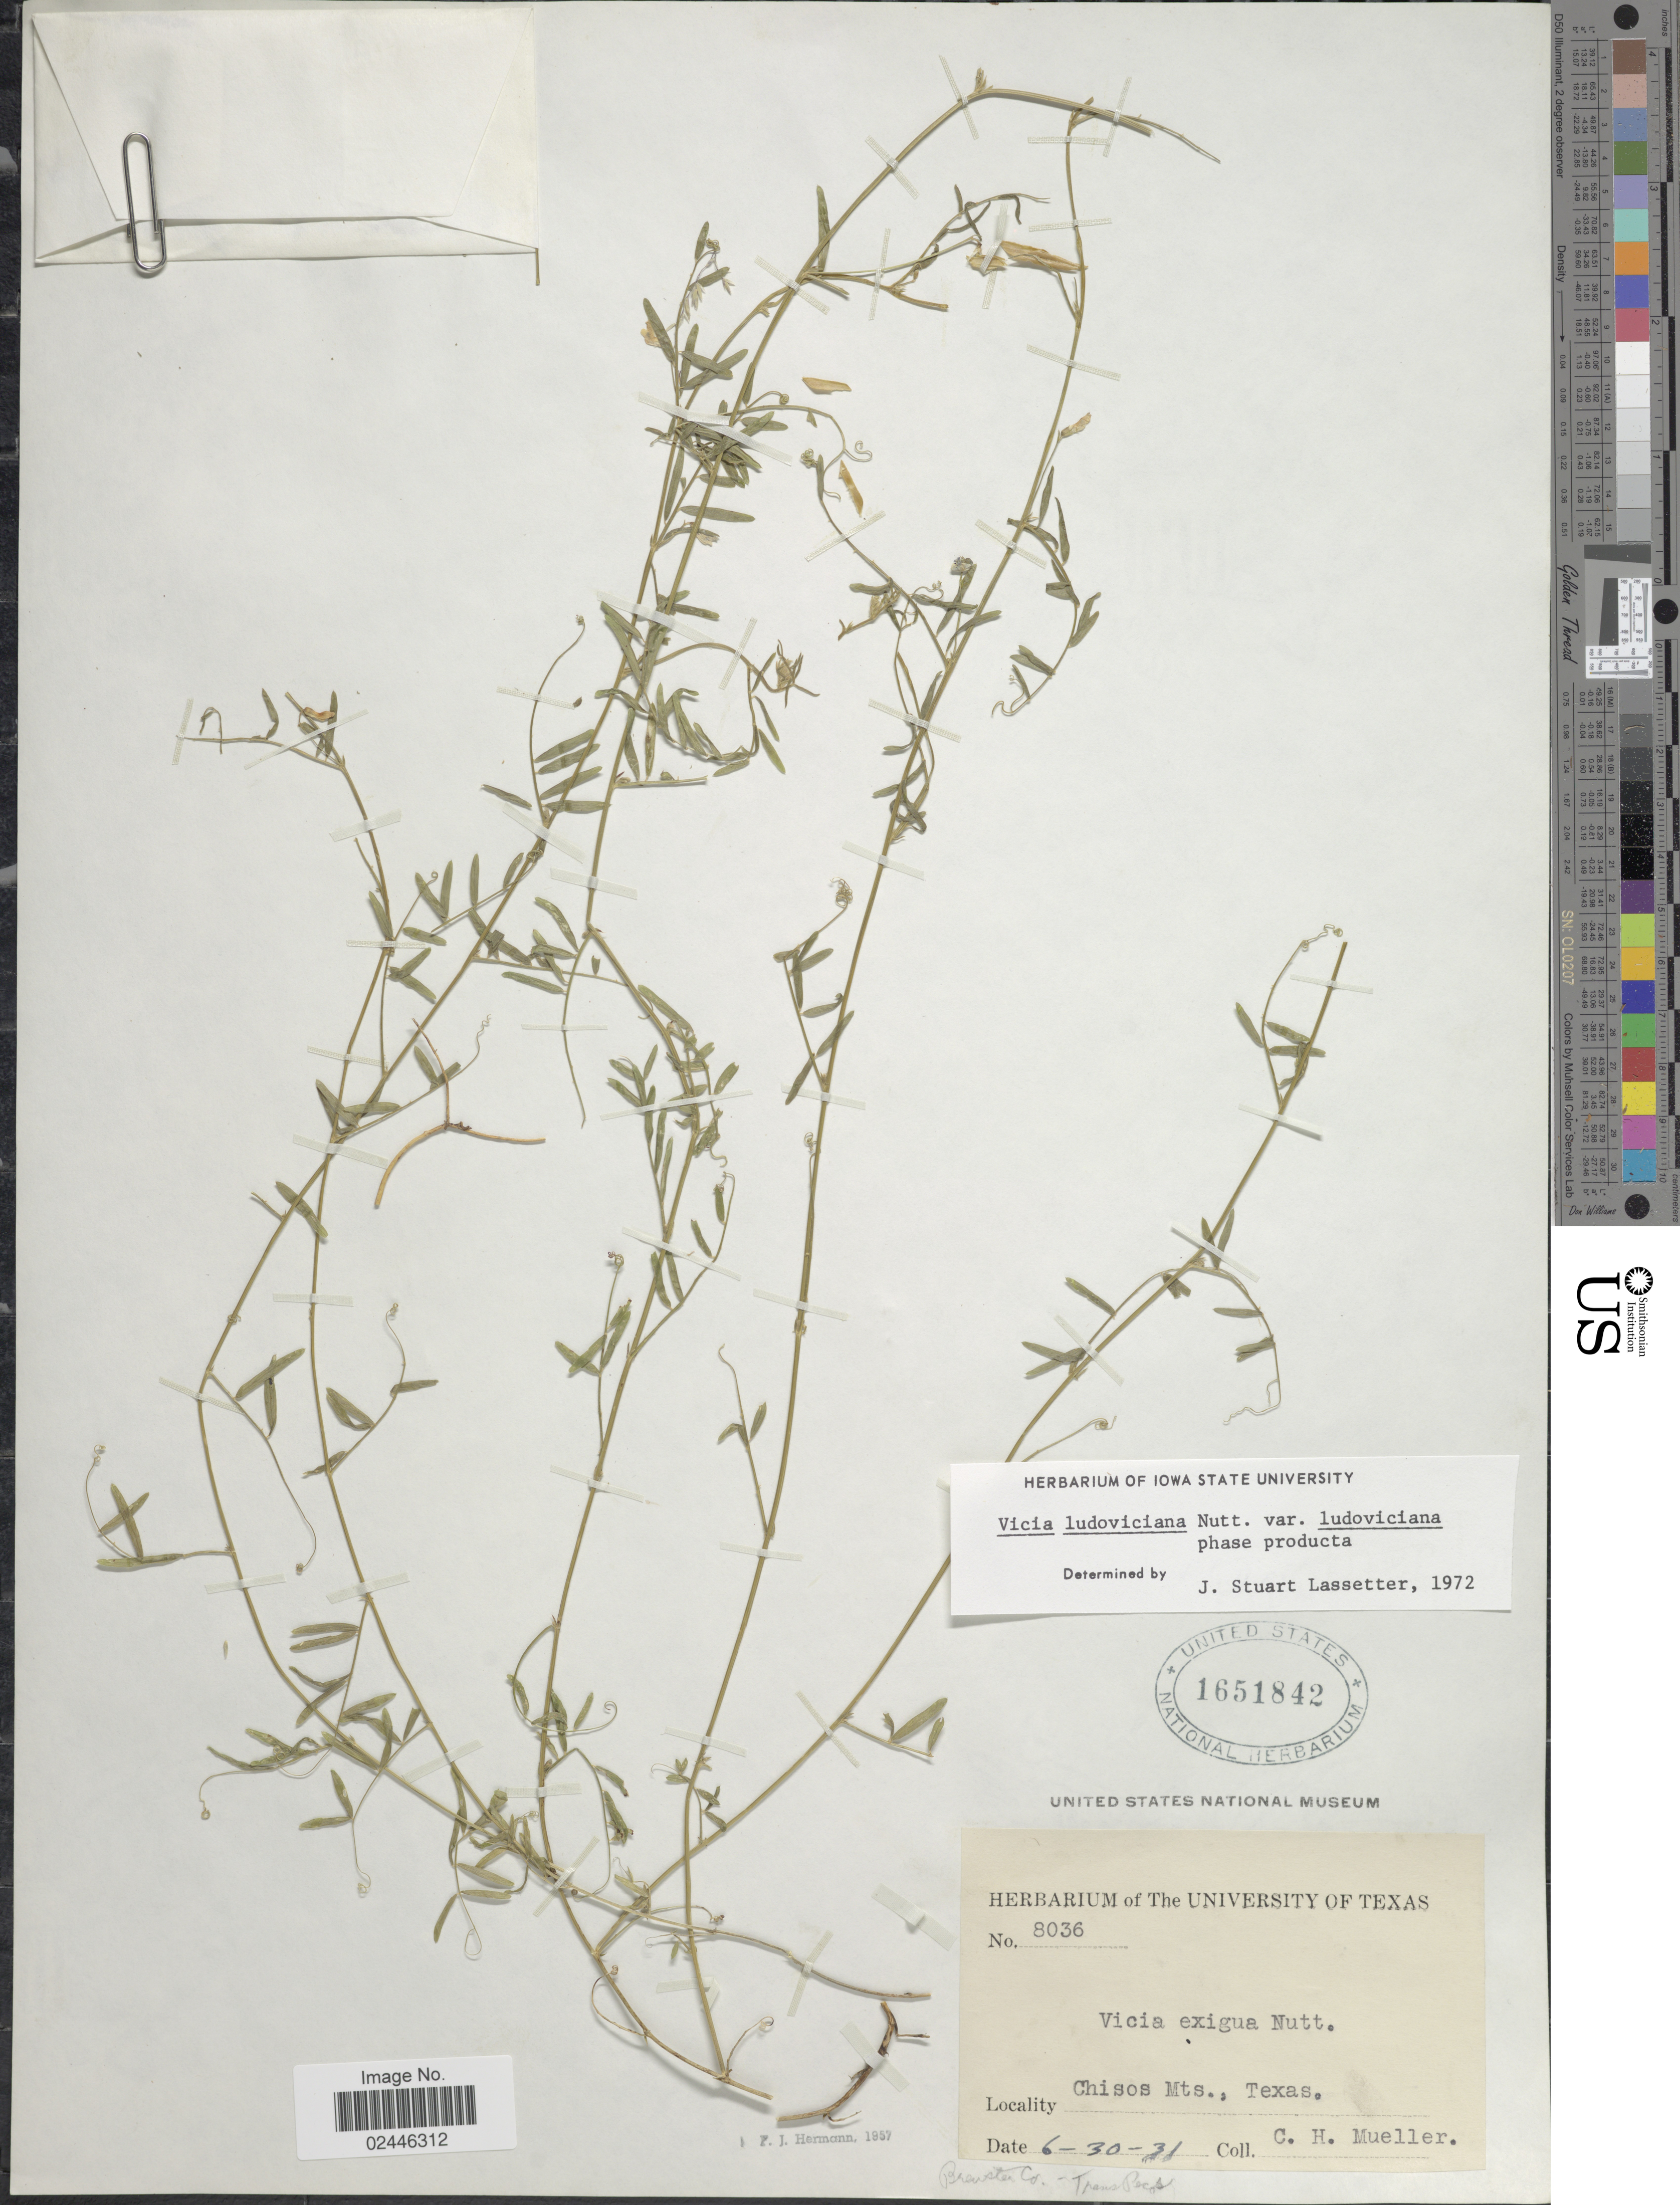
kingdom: Plantae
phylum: Tracheophyta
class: Magnoliopsida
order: Fabales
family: Fabaceae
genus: Vicia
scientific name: Vicia ludoviciana var. ludoviciana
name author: Nutt. ex Torr. & A. Gray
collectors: C. H. Mueller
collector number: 8036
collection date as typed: Transcribed d/m/y: 30/6/31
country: United States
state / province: Texas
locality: Chisos Mts., Brewster Co. - Trans Pecos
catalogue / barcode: US 1651842